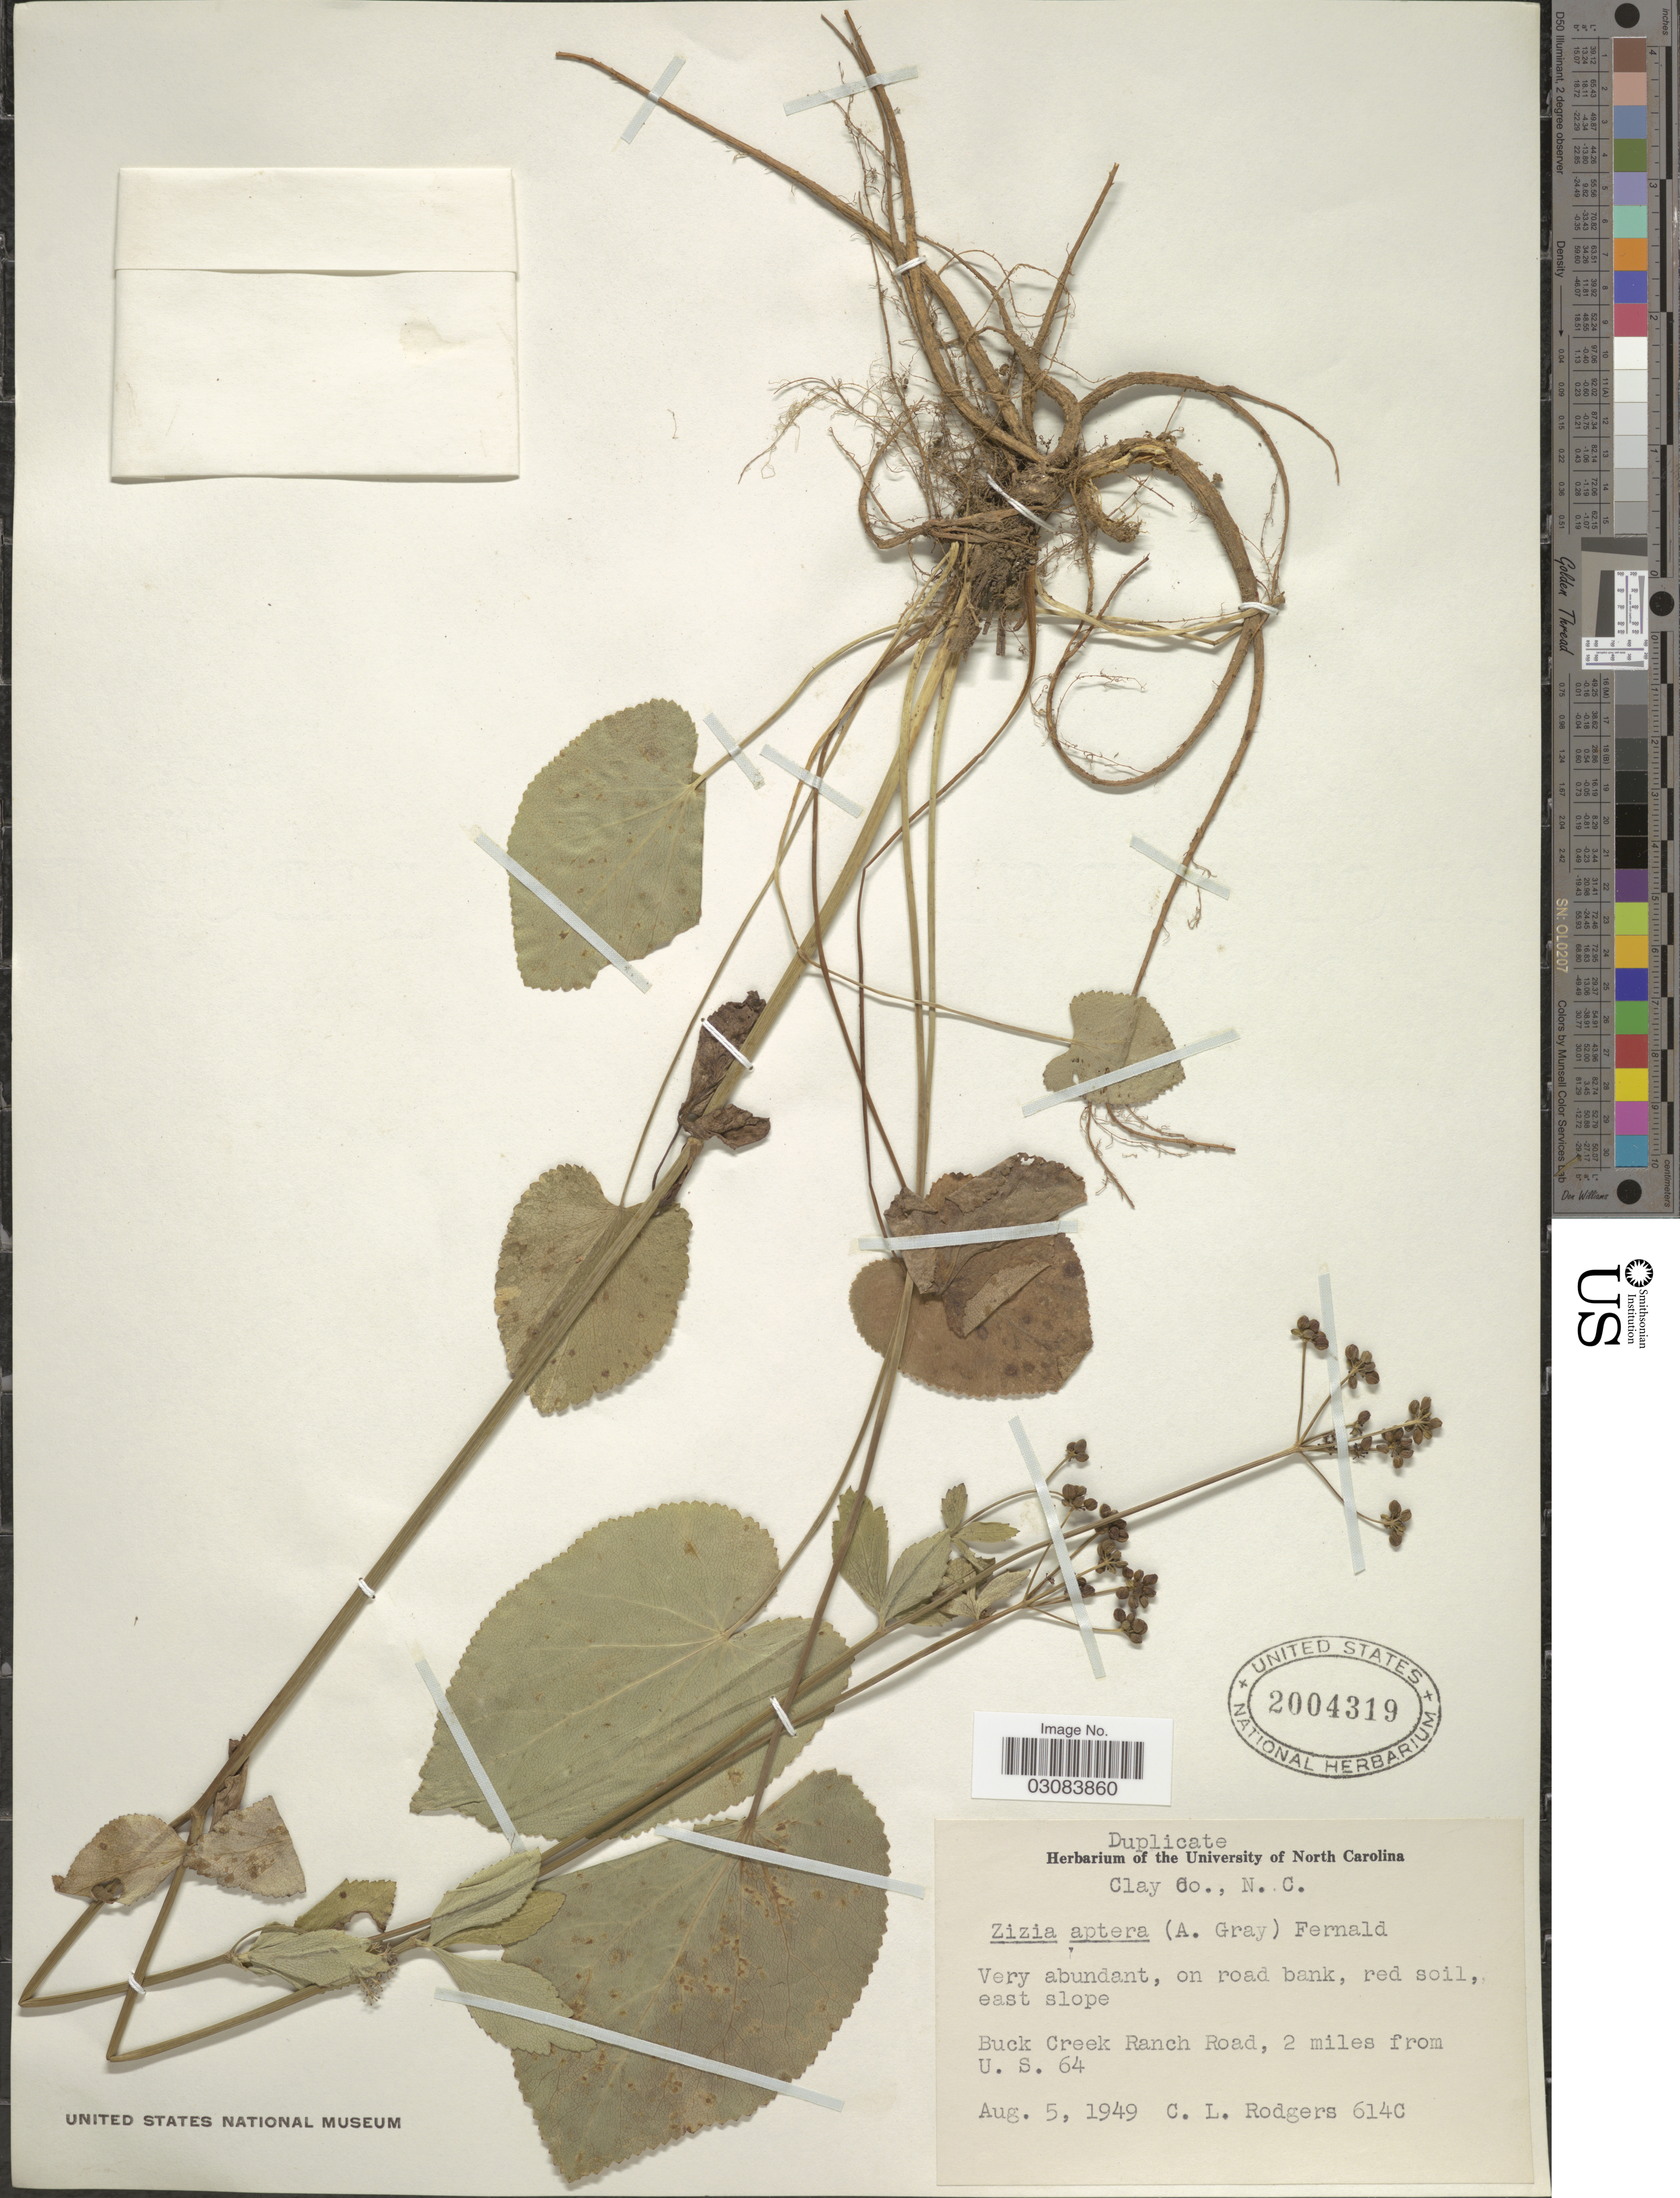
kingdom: Plantae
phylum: Tracheophyta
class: Magnoliopsida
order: Apiales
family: Apiaceae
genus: Zizia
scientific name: Zizia aptera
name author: (A. Gray) Fernald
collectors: C. Rodgers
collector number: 614C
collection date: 1949-08-05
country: United States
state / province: North Carolina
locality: Clay Co. Buck Creek Ranch Road, 2 miles from U. S. 64.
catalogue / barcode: US 2004319